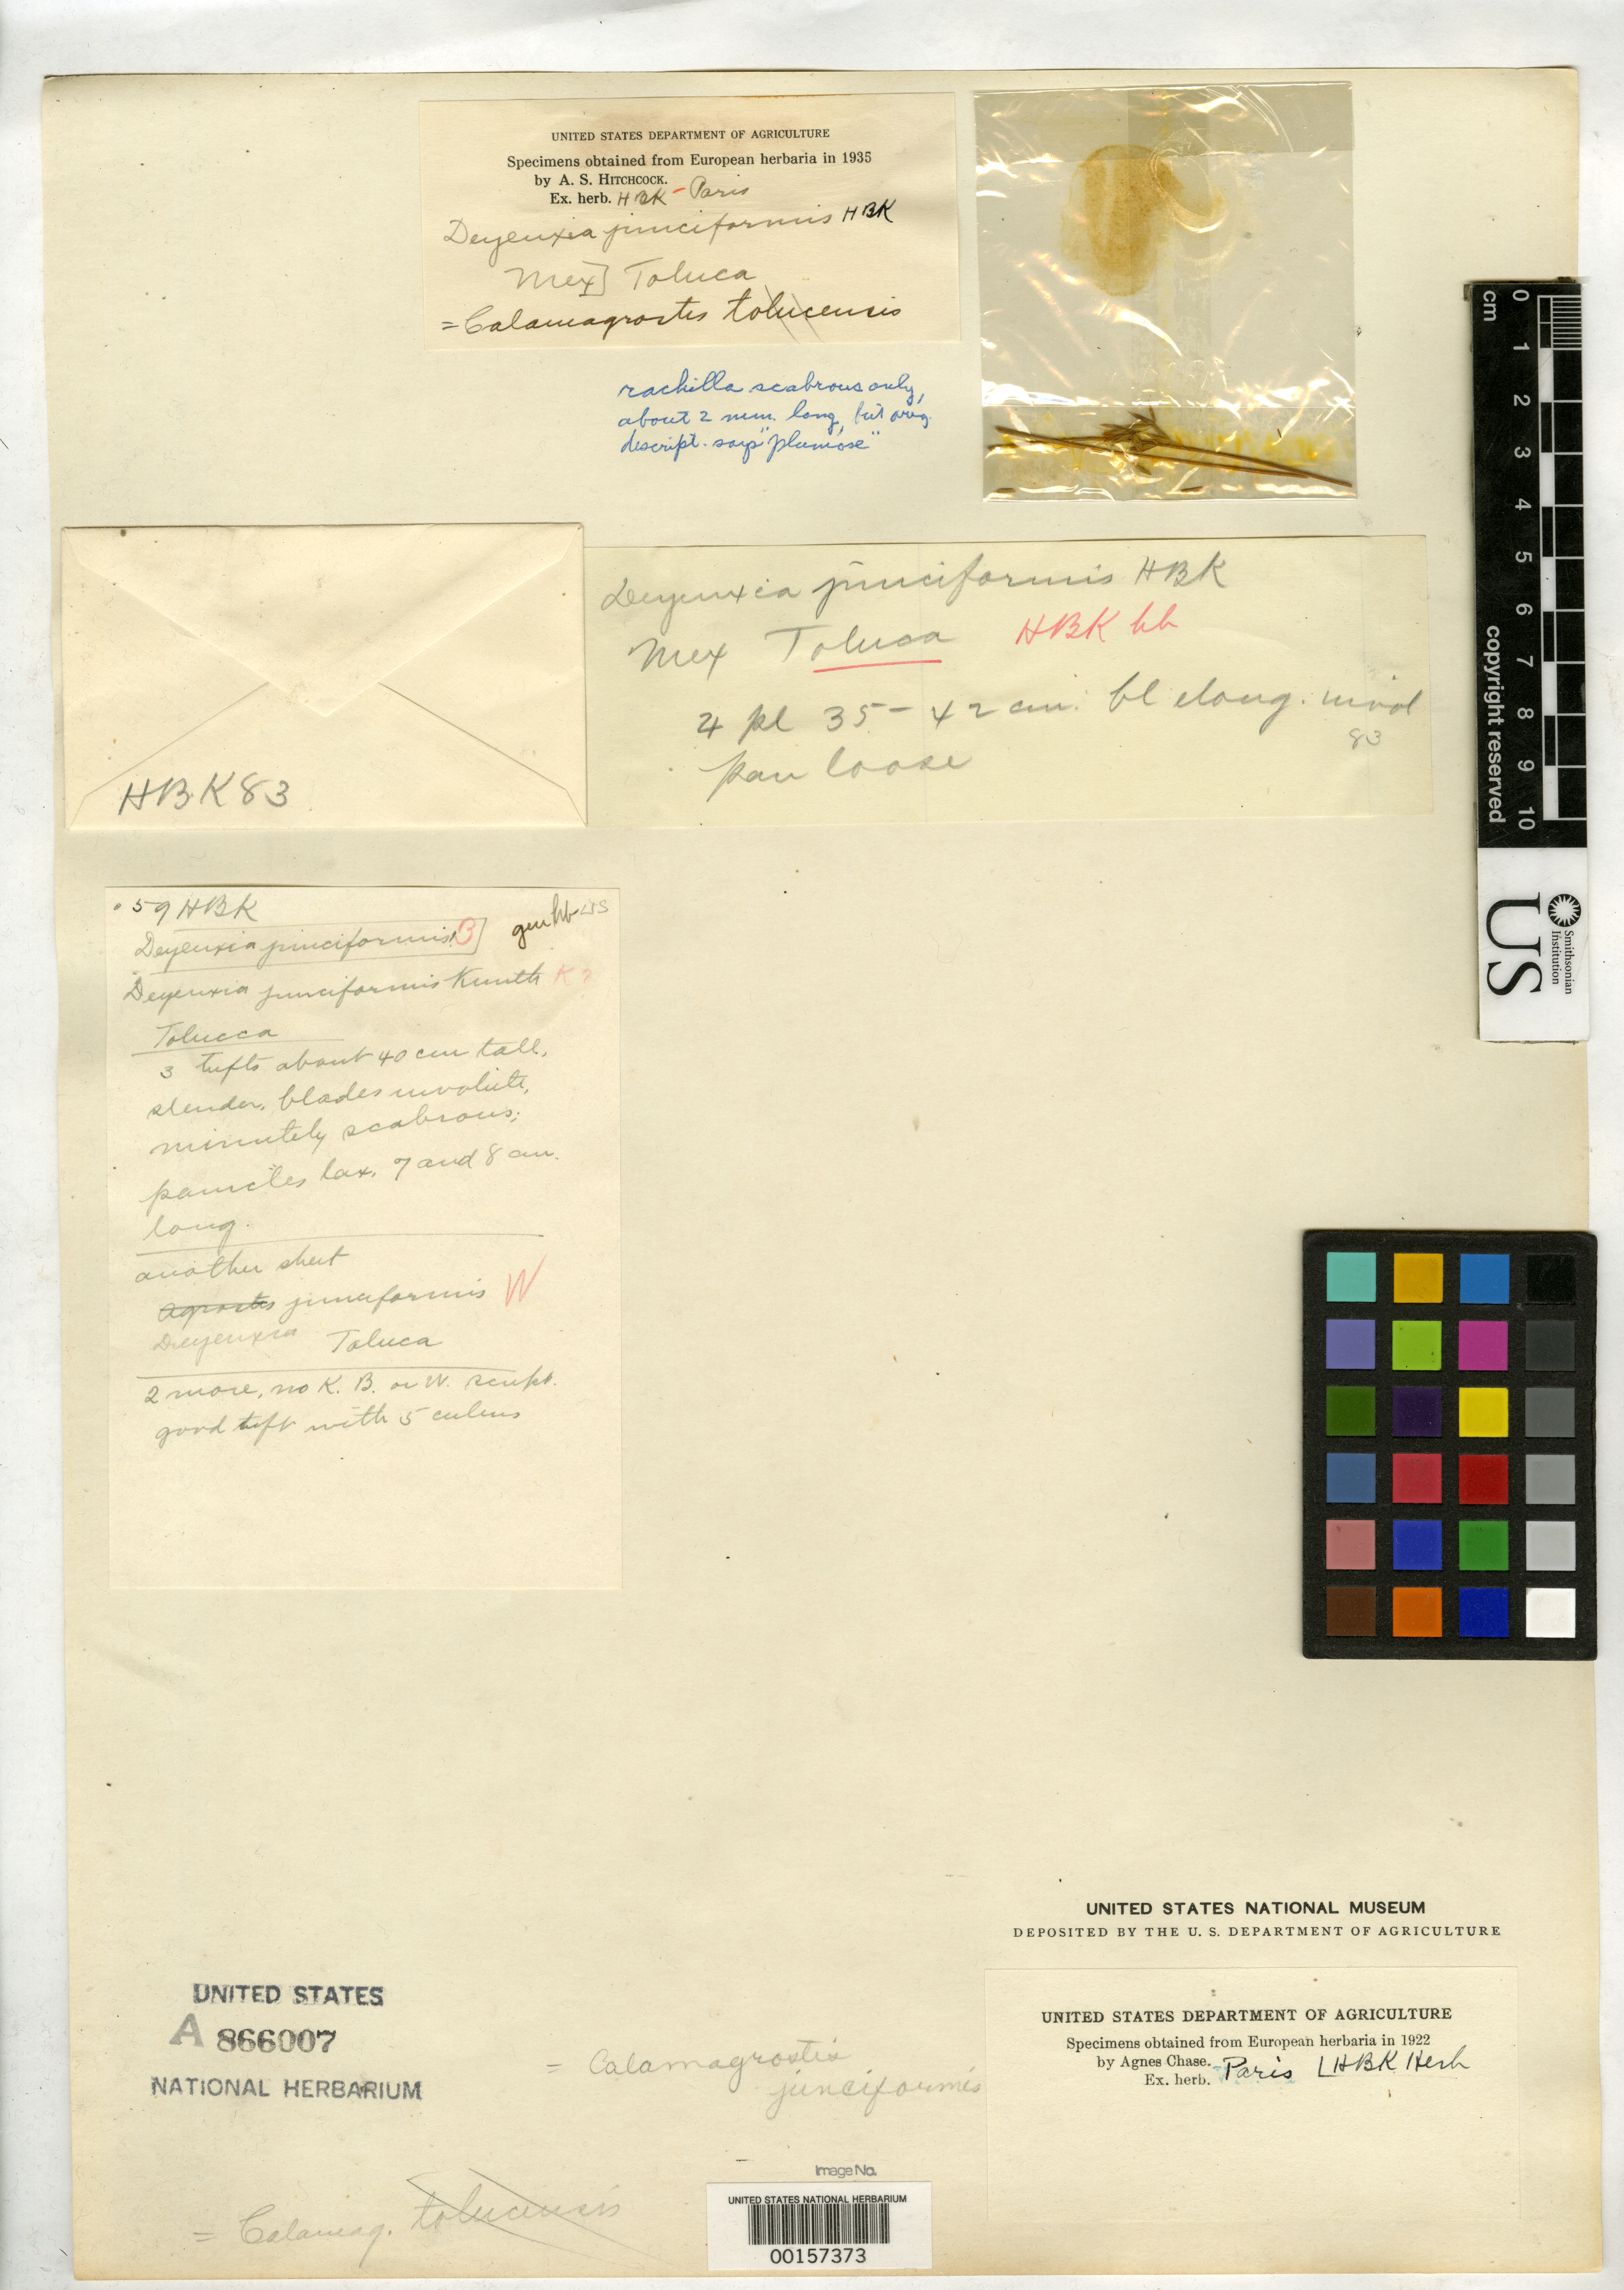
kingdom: Plantae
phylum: Tracheophyta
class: Liliopsida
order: Poales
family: Poaceae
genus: Deyeuxia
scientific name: Deyeuxia junciformis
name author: Kunth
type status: Type Fragment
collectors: F. W. Humboldt & A. J. A. Bonpland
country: Mexico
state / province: México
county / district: Toluca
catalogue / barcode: US 866007A